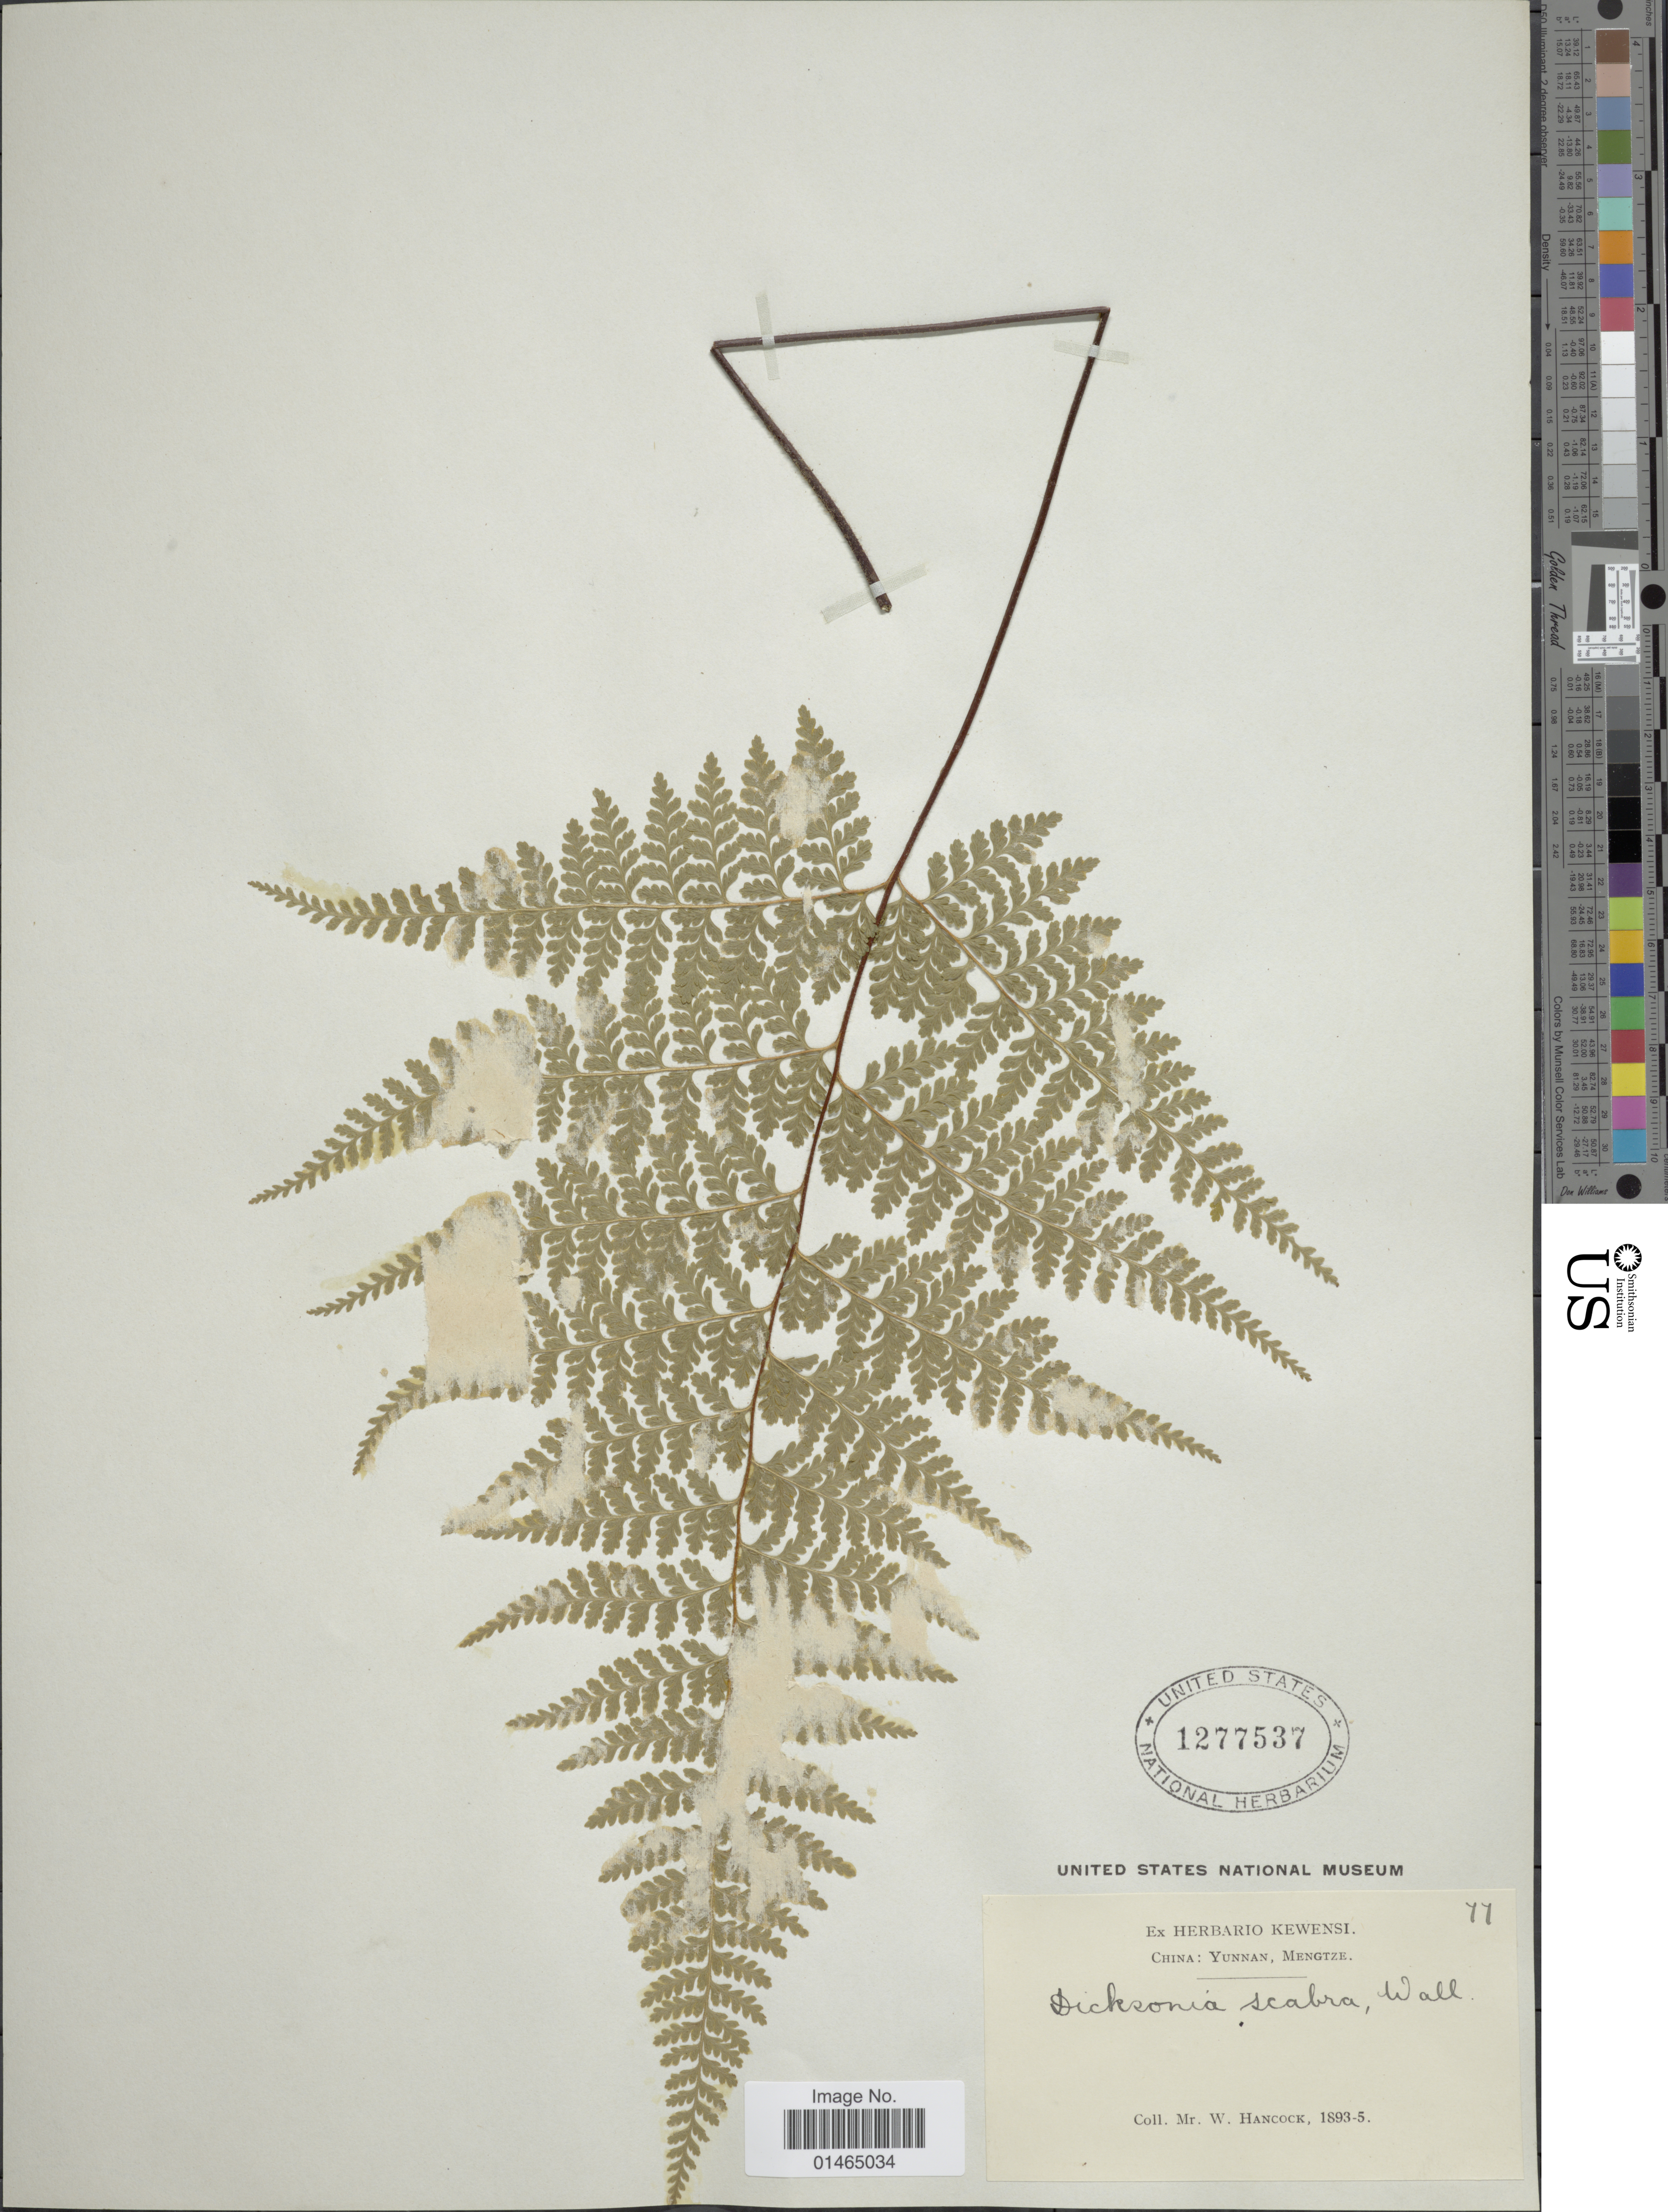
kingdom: Plantae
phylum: Tracheophyta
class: Polypodiopsida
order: Polypodiales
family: Dennstaedtiaceae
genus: Dennstaedtia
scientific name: Dennstaedtia scabra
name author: (Wall. ex Hook.) T. Moore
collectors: W. Hancock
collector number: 77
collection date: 1893/1895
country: China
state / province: Yunnan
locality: Mengtze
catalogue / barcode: US 1277537